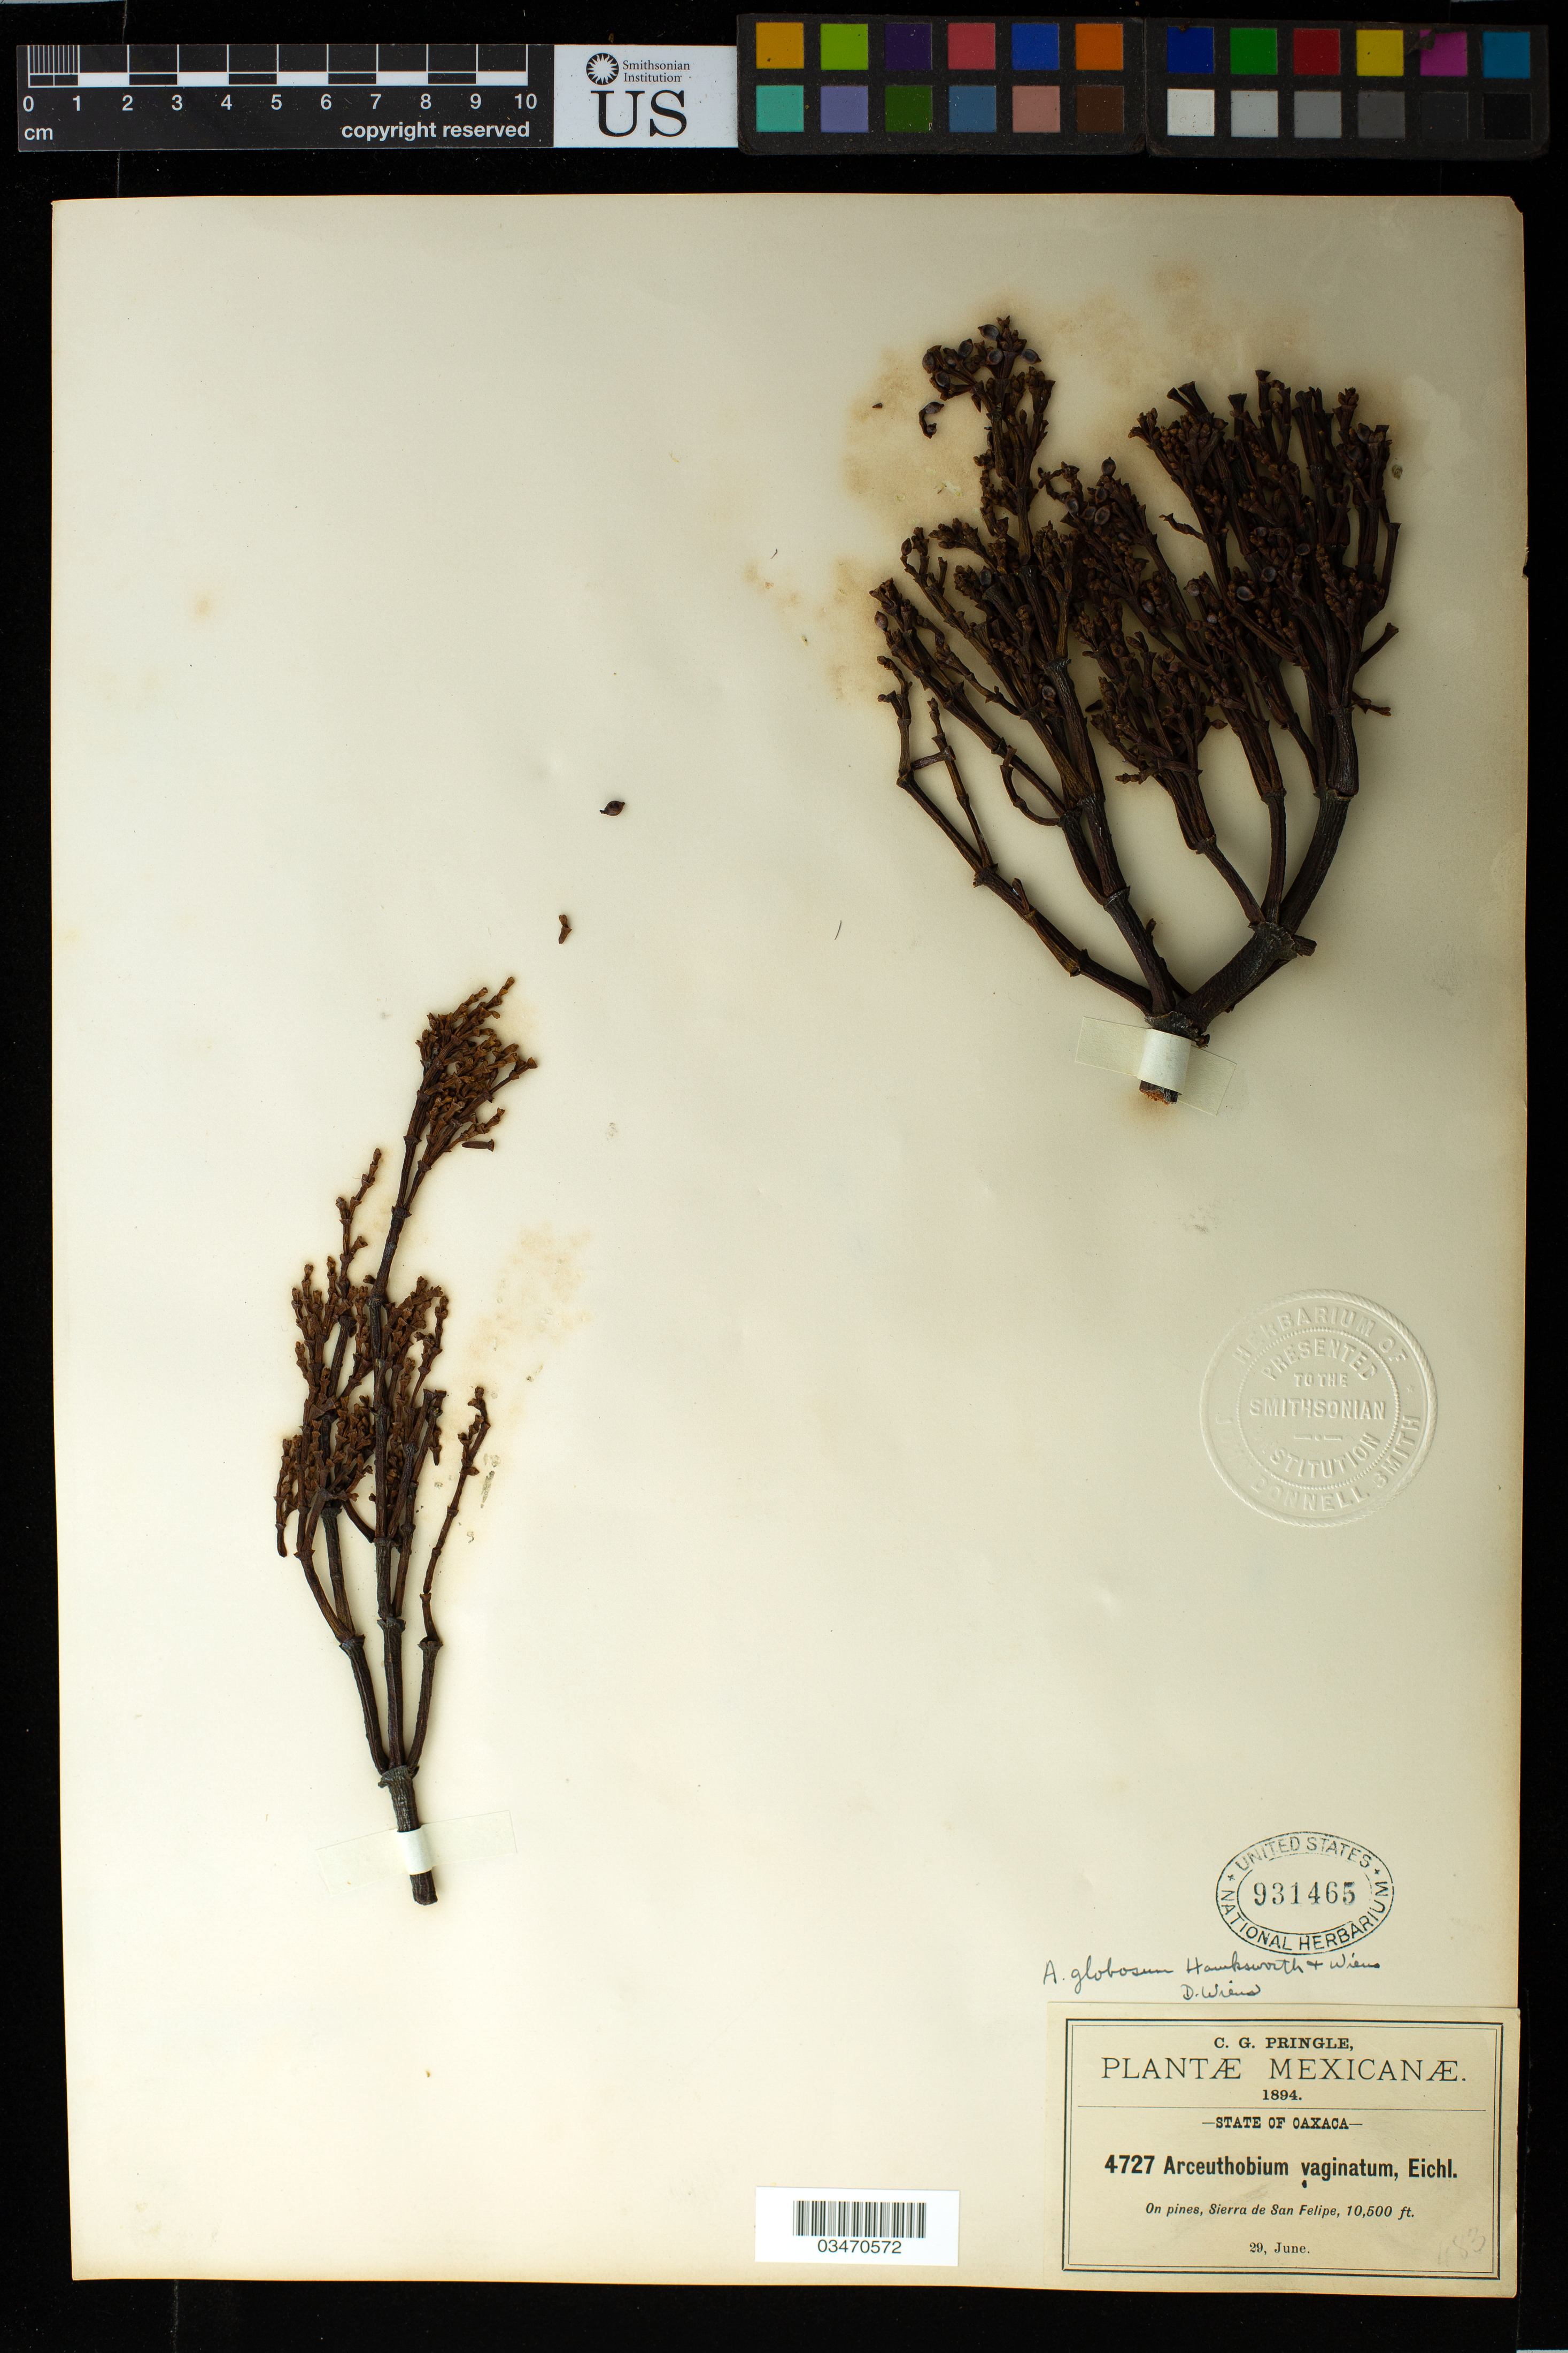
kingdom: Plantae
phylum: Tracheophyta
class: Magnoliopsida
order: Santalales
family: Viscaceae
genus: Arceuthobium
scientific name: Arceuthobium globosum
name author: Hawksw. & Wiens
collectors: C. G. Pringle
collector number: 4727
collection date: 1894-06-29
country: Mexico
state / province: Oaxaca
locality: Serra de San Felipe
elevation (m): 3200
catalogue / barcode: US 931465